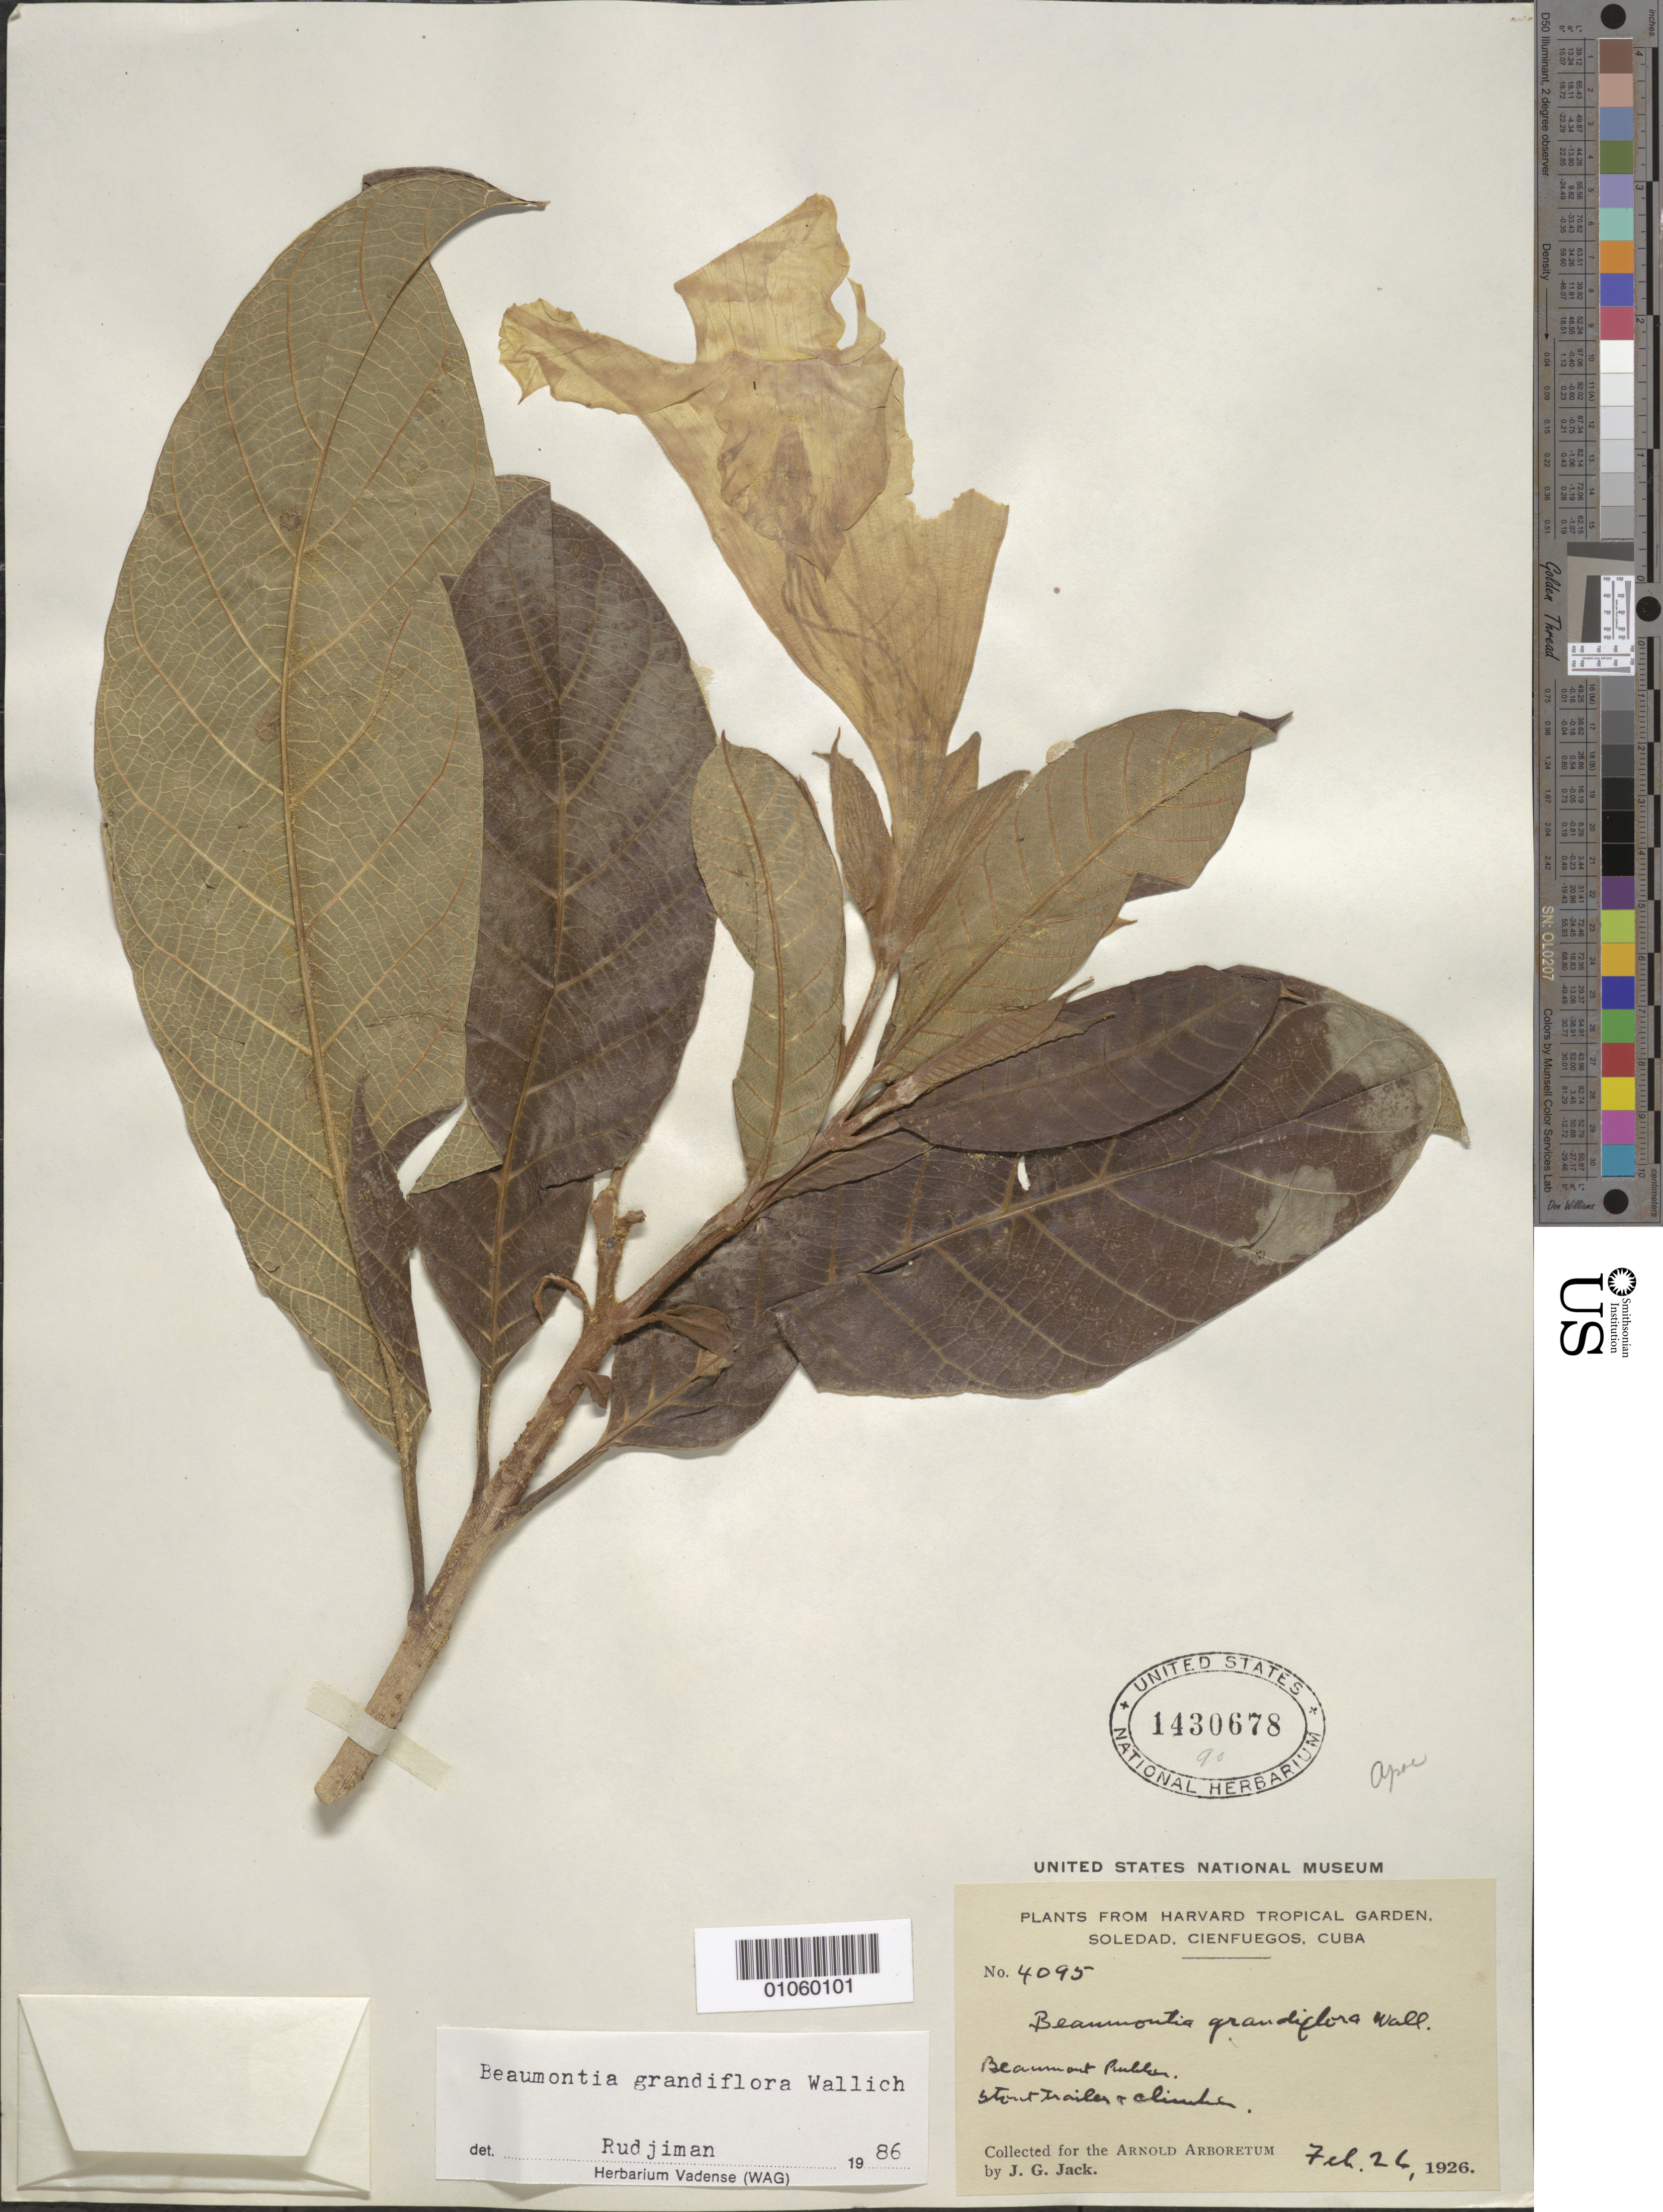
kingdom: Plantae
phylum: Tracheophyta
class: Magnoliopsida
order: Gentianales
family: Apocynaceae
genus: Beaumontia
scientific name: Beaumontia grandiflora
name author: Wall.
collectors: J. G. Jack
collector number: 4095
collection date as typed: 26 Feb 1926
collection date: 1926-02-26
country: Cuba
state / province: Cienfuegos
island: Cuba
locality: Soledad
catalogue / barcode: US 1430678